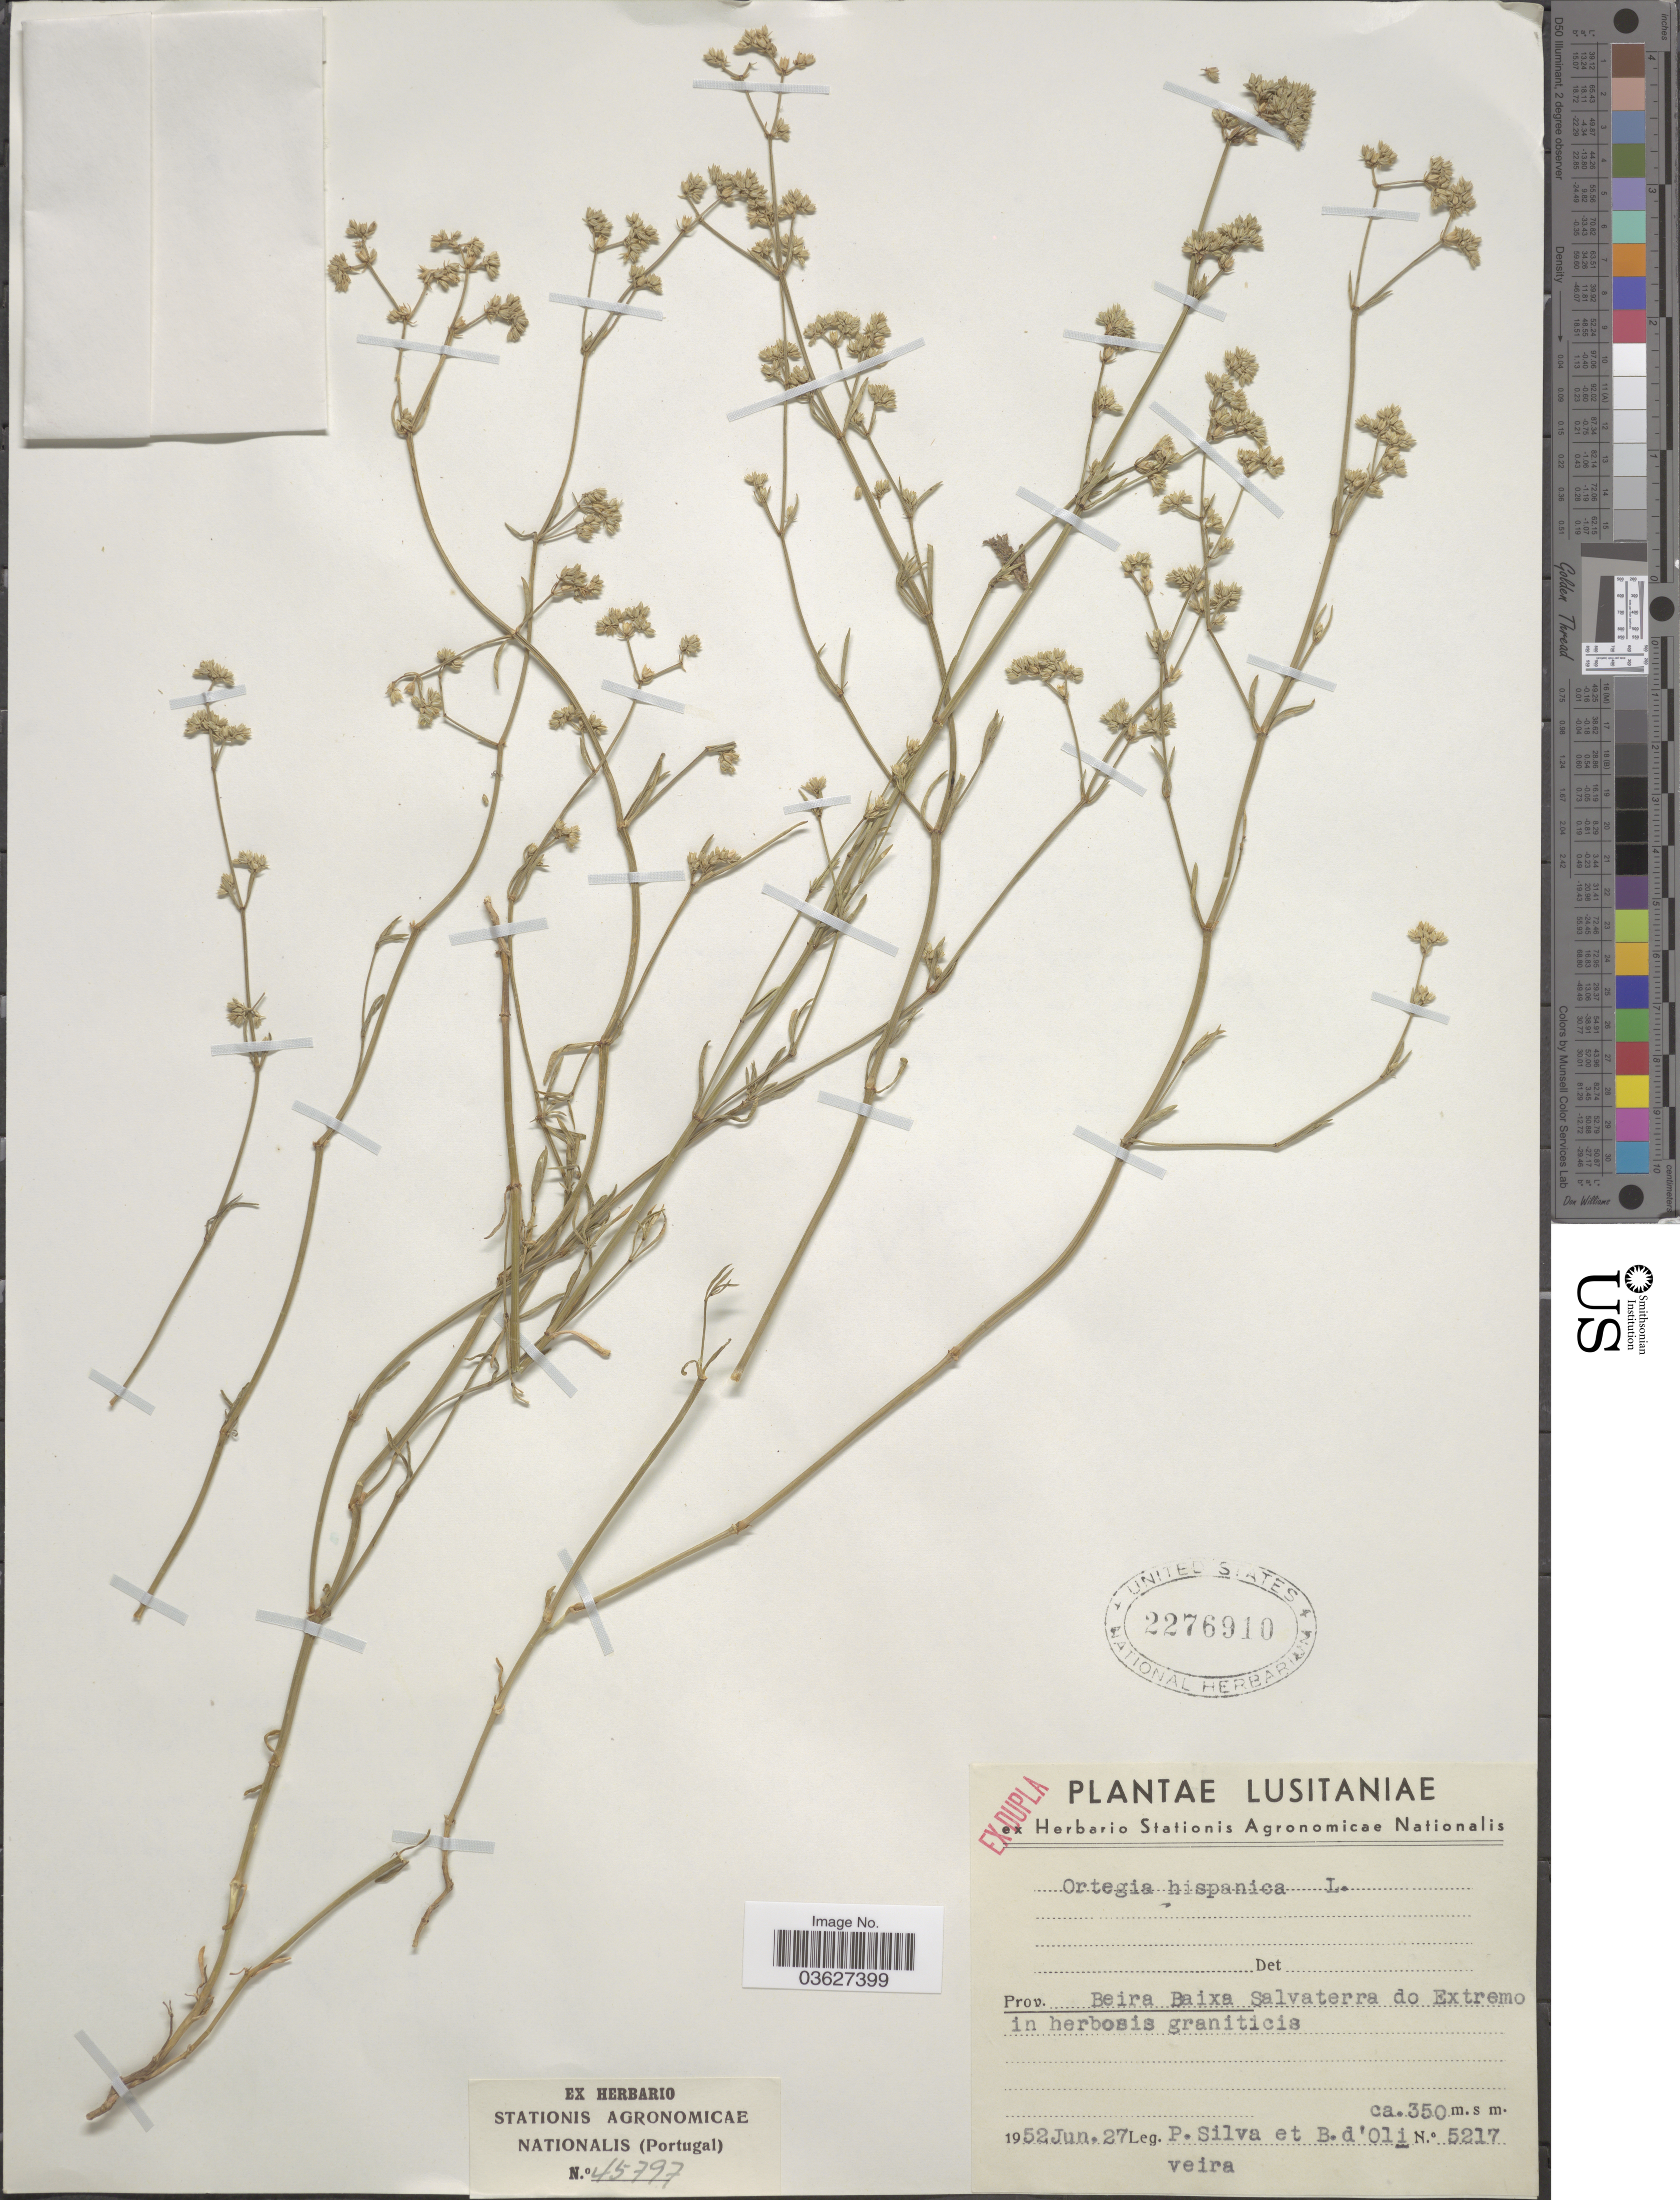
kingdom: Plantae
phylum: Tracheophyta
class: Magnoliopsida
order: Caryophyllales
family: Caryophyllaceae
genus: Ortega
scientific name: Ortega sp.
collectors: P. Silva & B. D'Oliveira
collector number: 5217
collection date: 1952-06-27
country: Portugal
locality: Lusitaniae. Prov. Beira Baixa Salvaterra do Extremo in herbosis graniticis.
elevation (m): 350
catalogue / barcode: US 2276910